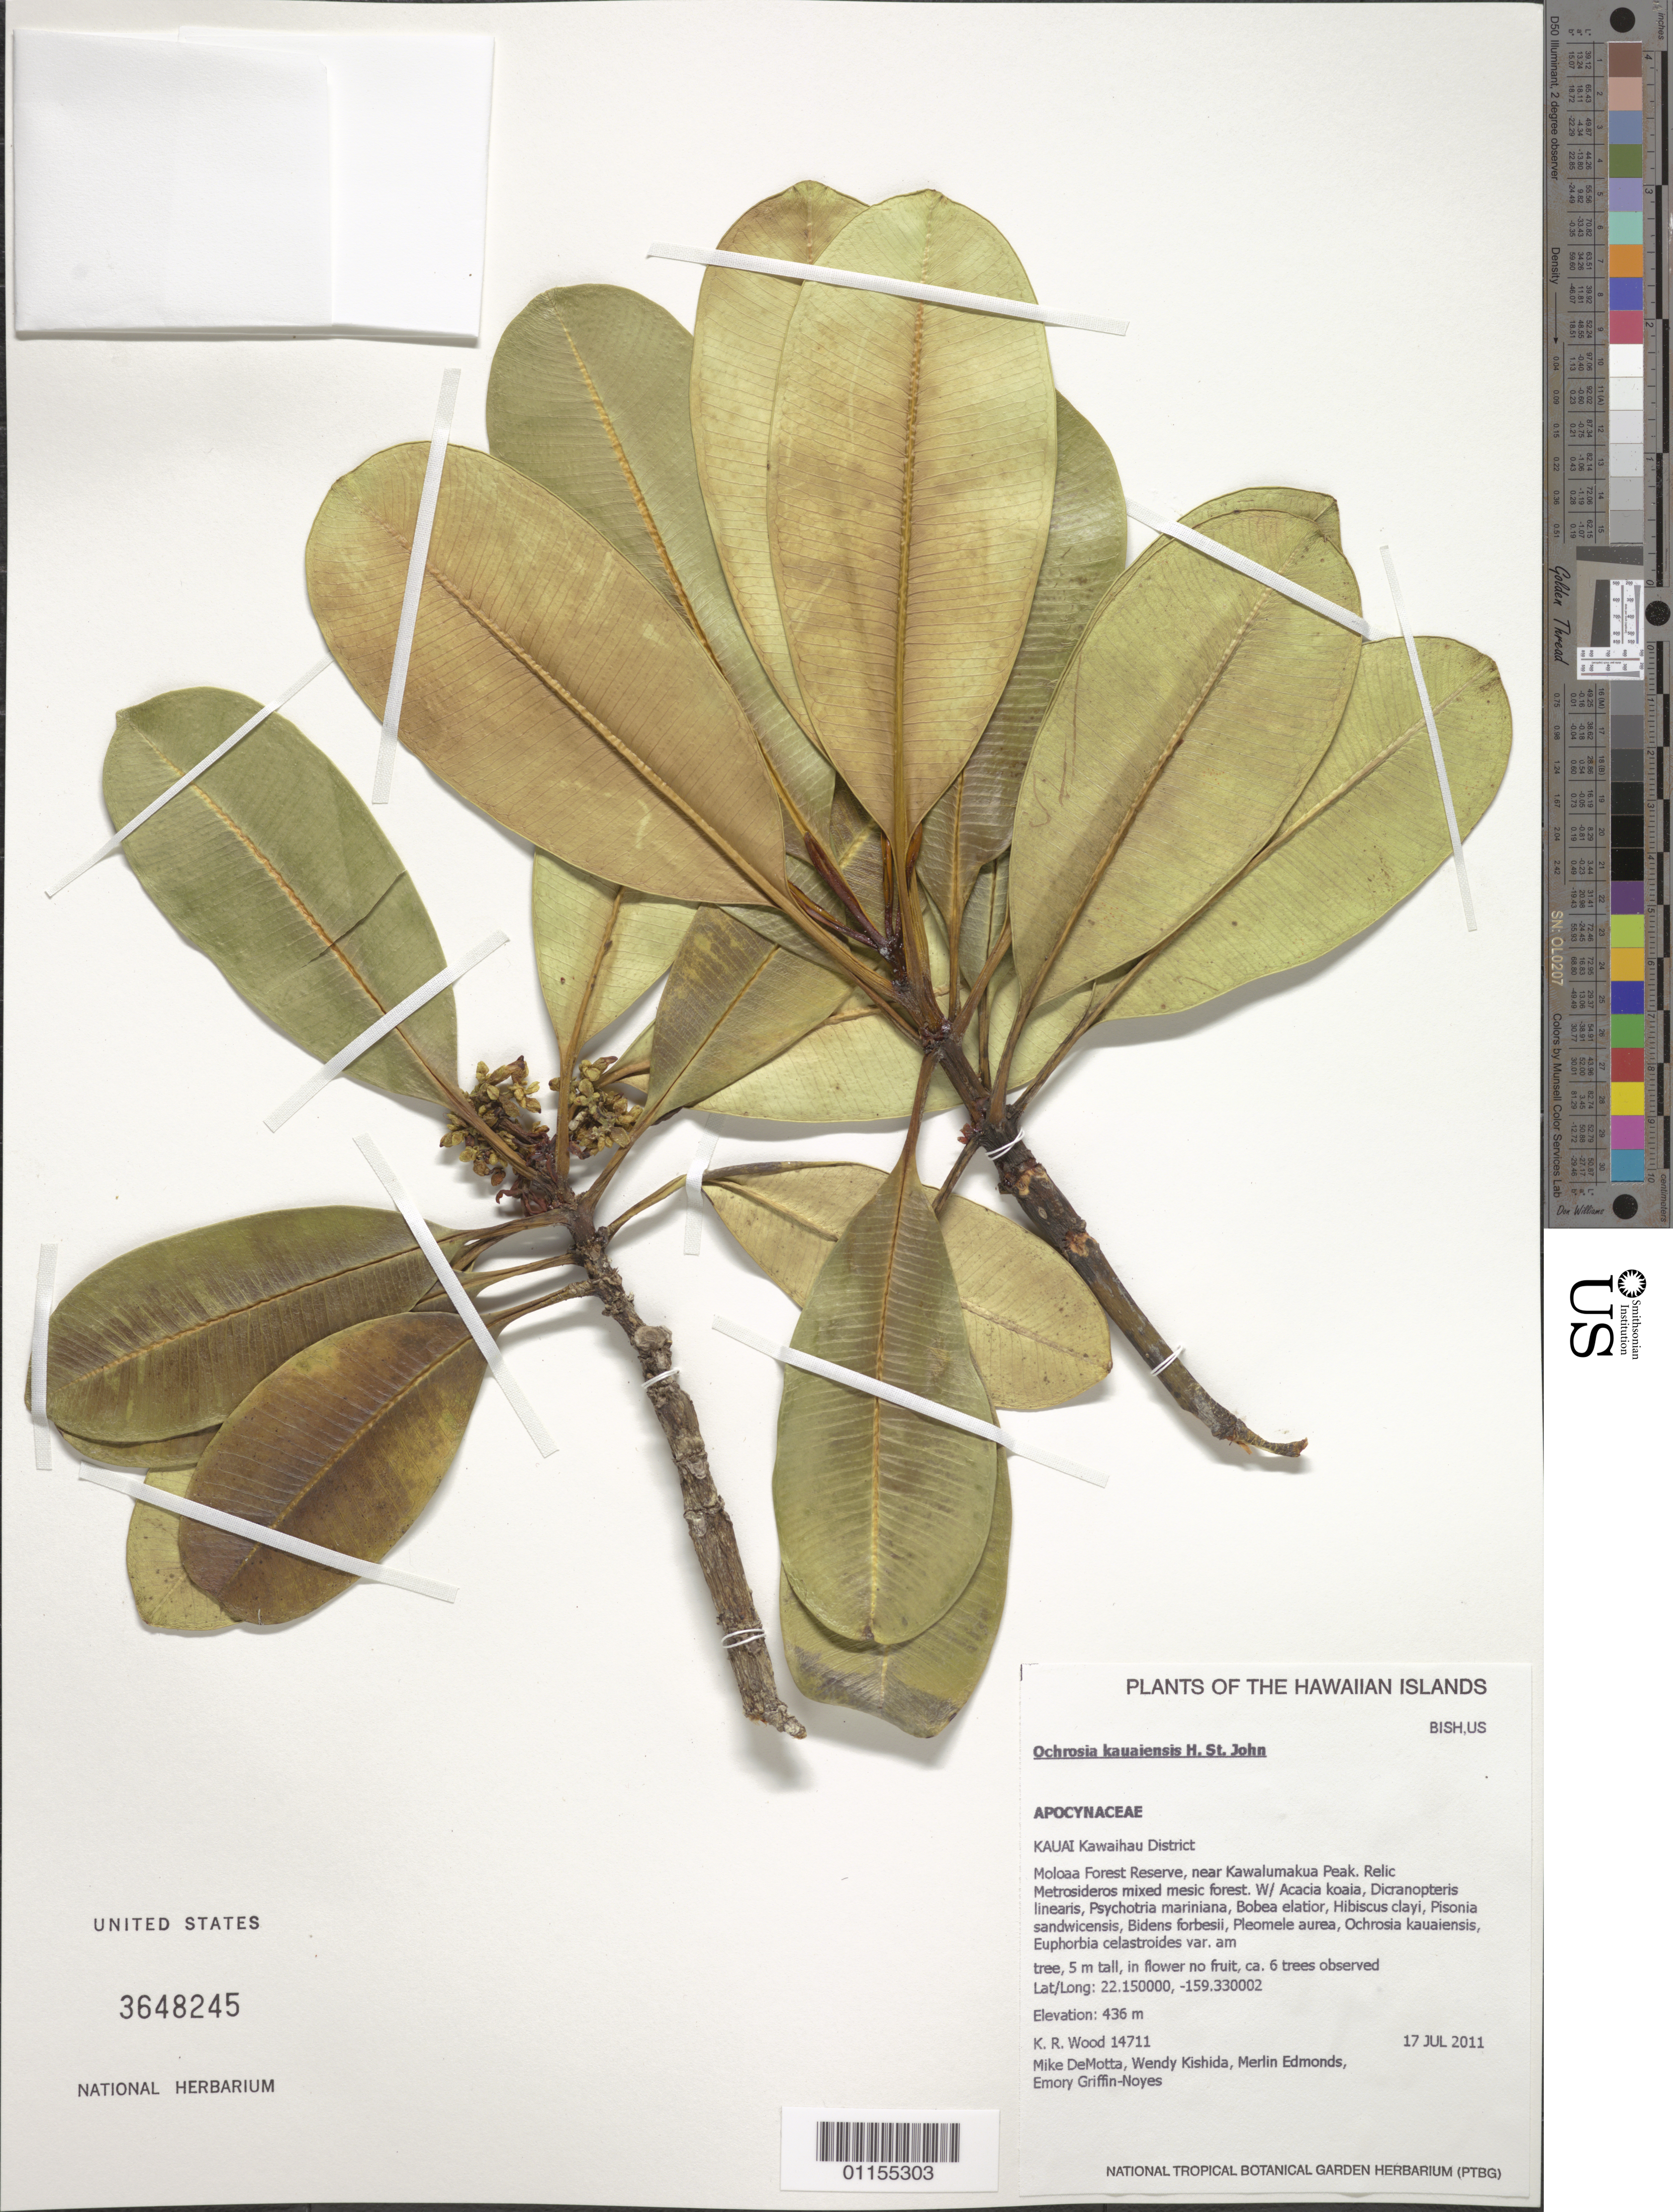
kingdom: Plantae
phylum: Tracheophyta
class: Magnoliopsida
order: Gentianales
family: Apocynaceae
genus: Ochrosia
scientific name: Ochrosia kauaiensis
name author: H. St. John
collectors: K. R. Wood, M. DeMotta, W. Kishida, M. Edmonds & E. Griffin-Noyes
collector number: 14711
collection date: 2011-07-17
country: United States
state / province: Hawaii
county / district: Kauai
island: Kaua'i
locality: Kawaihau District, Moloaa Forest Reserve, near Kawalumakua Peak.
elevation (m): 436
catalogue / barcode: US 3648245